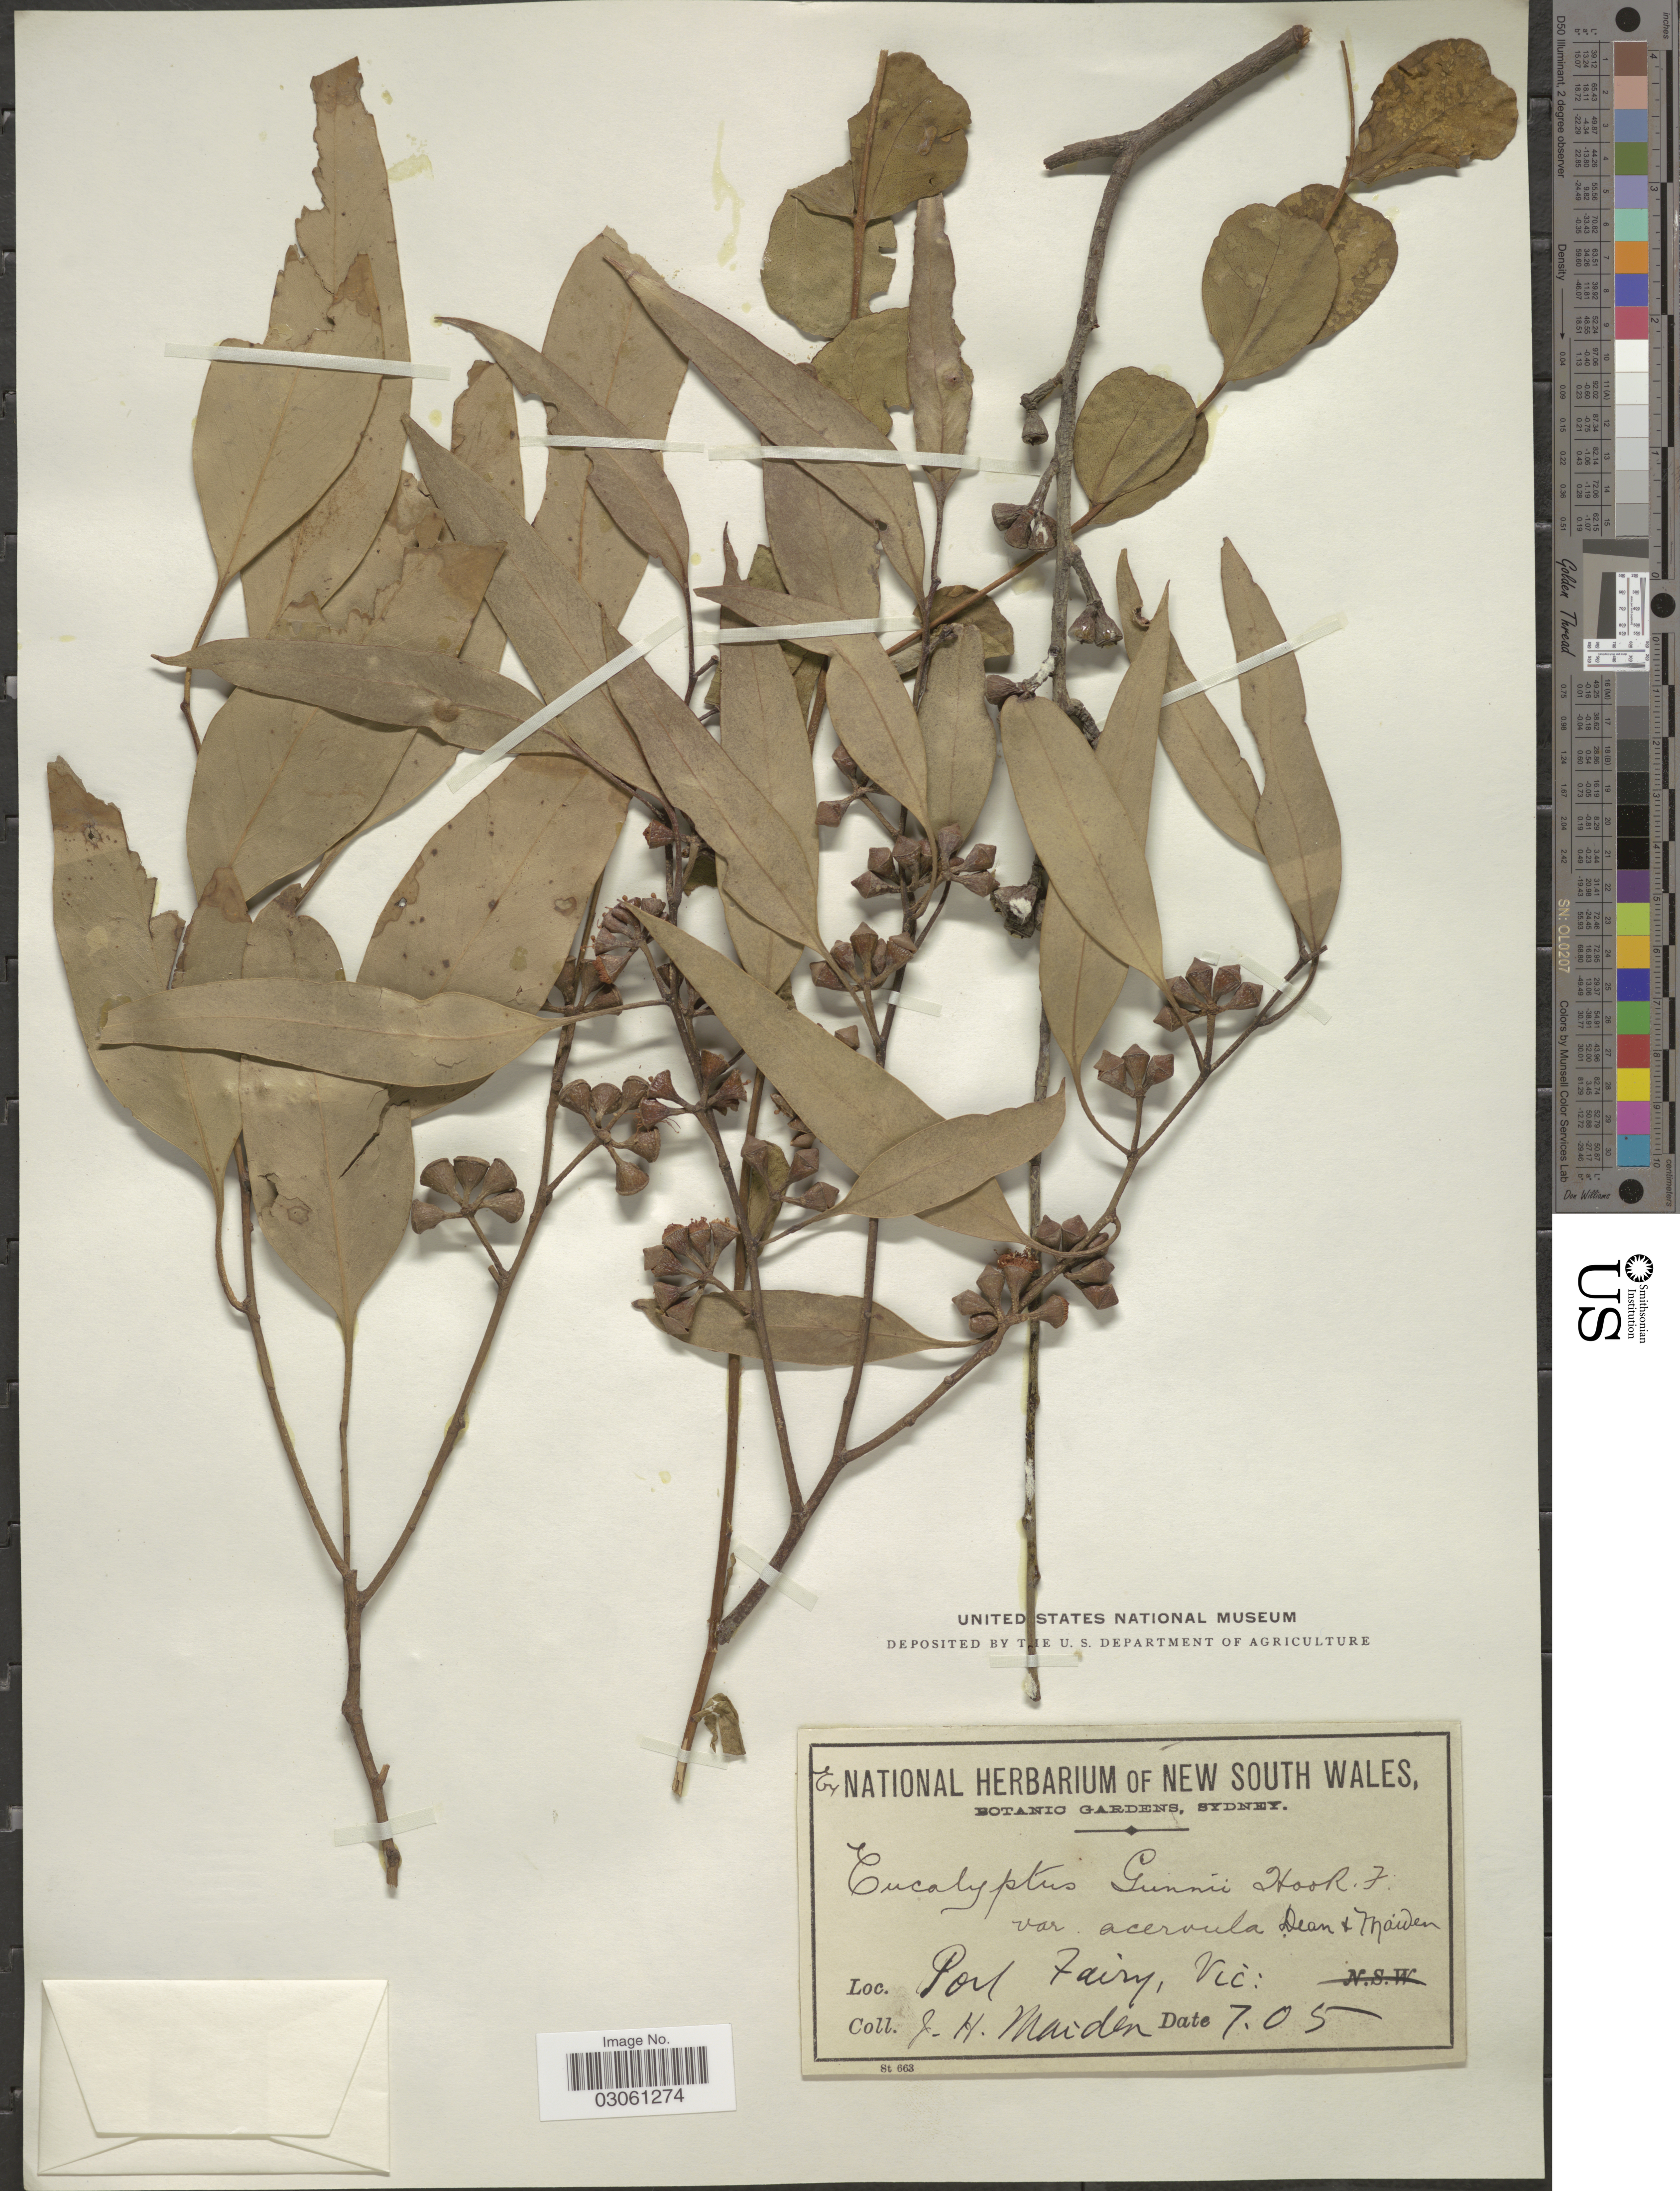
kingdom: Plantae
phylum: Tracheophyta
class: Magnoliopsida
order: Myrtales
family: Myrtaceae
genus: Eucalyptus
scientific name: Eucalyptus gunnii var. acervula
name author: H. Deane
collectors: J. Maiden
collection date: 1905-07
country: Australia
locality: Port Fairy, Vic.